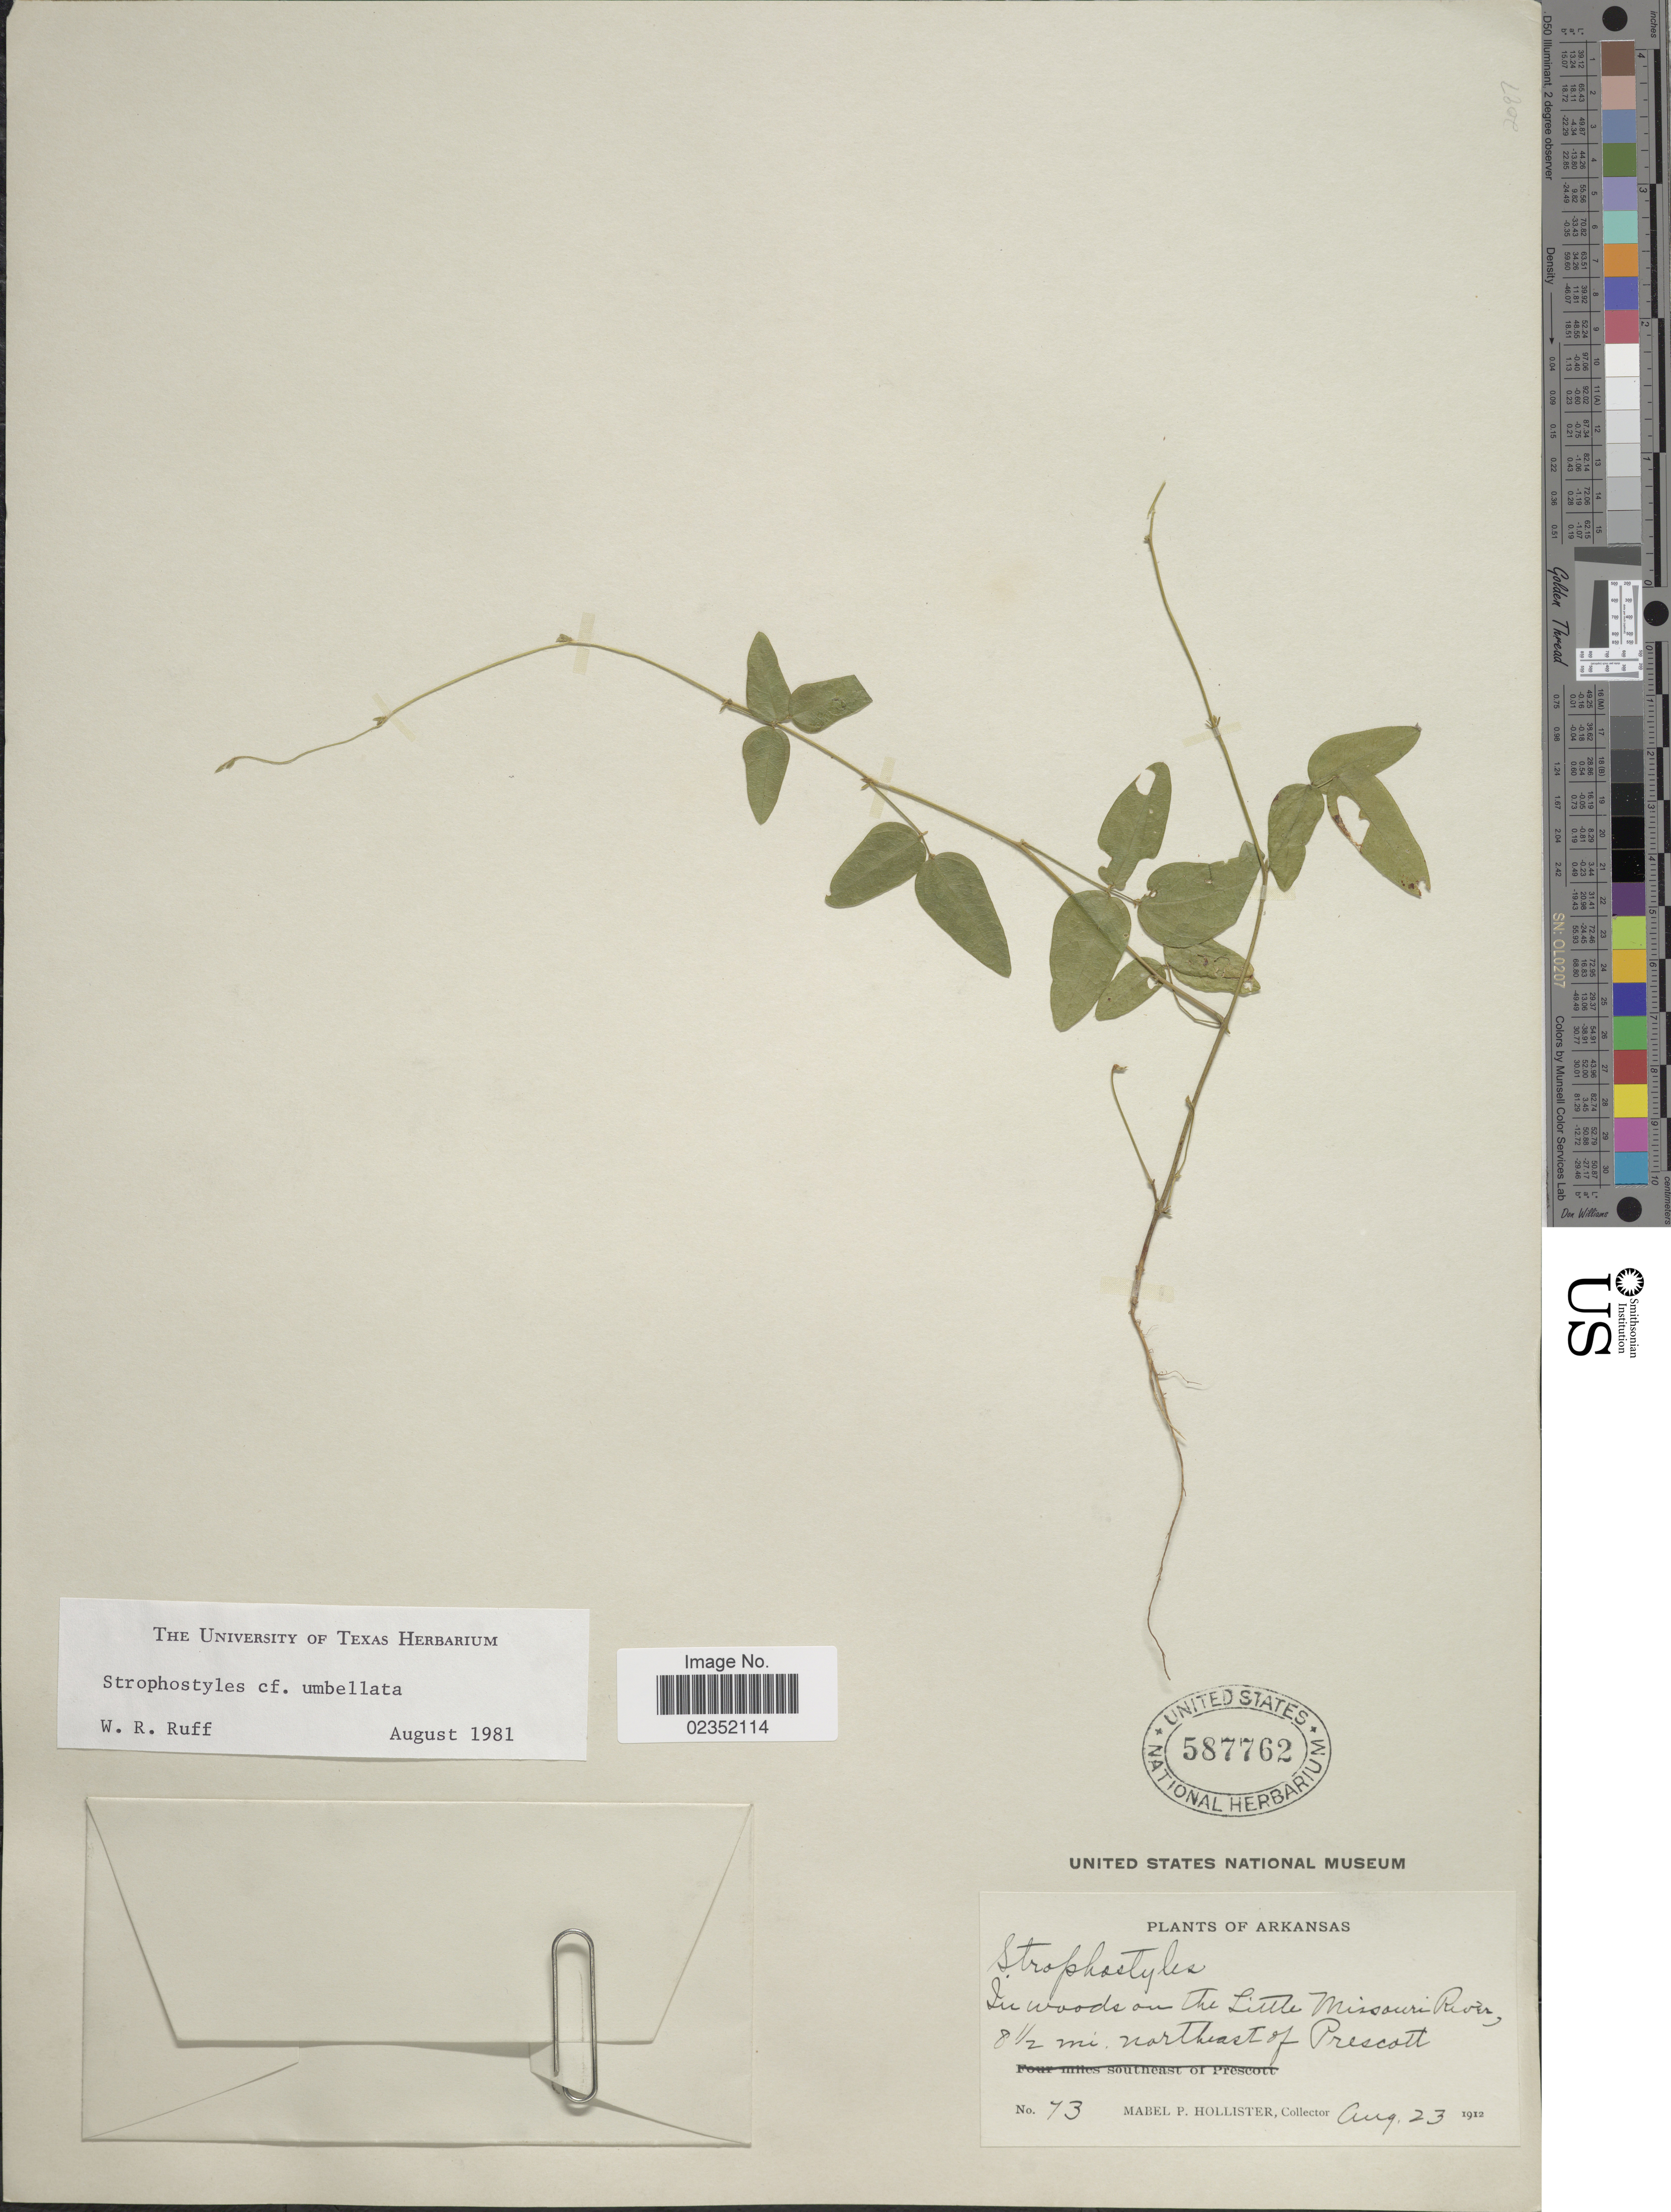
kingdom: Plantae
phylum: Tracheophyta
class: Magnoliopsida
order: Fabales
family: Fabaceae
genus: Strophostyles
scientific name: Strophostyles umbellata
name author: (Muhl. ex Willd.) Britton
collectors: M. Hollister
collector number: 73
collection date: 1912-08-23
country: United States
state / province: Arkansas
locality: In woods on The Little Missouri River, 8 1/2 mi. northeast of Prescott.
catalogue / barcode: US 587762